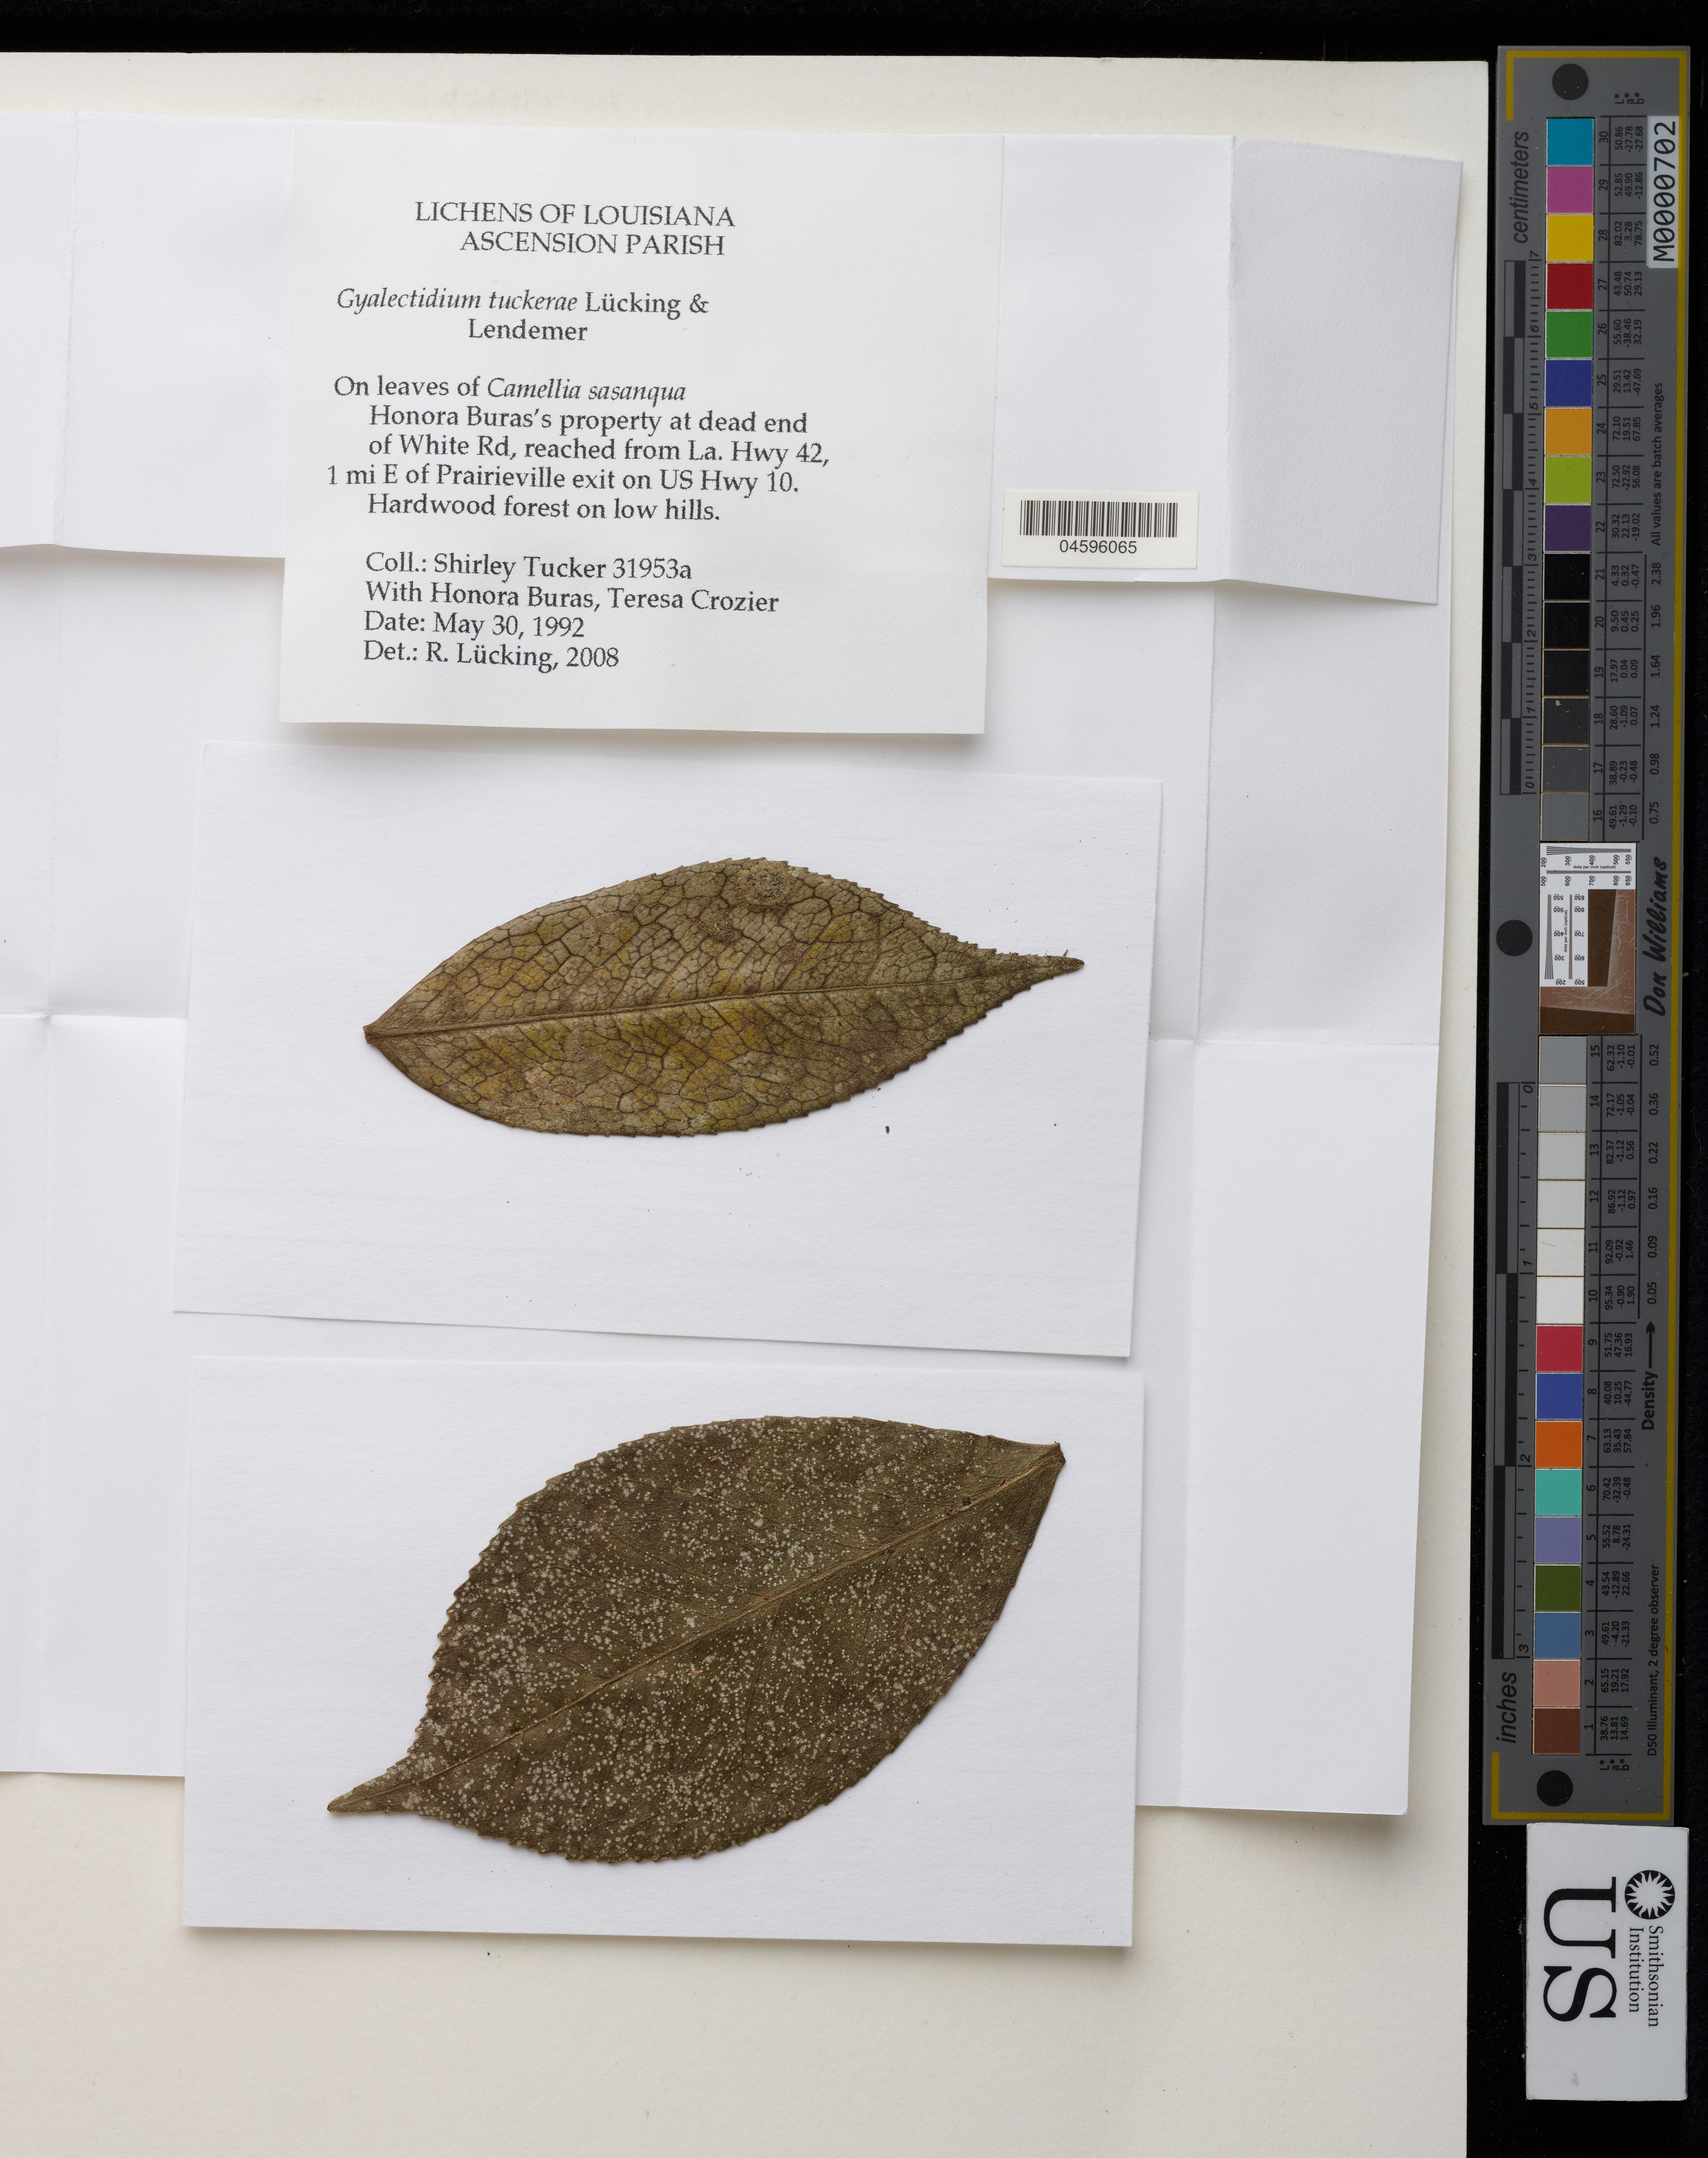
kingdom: Fungi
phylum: Ascomycota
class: Lecanoromycetes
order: Ostropales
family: Gomphillaceae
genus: Gyalectidium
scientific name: Gyalectidium tuckerae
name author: Lücking & Lendemer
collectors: S. Tucker, H. Buras & T. Crozier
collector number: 31953a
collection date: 1992-05-30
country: United States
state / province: Louisiana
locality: Ascension Parish. Honora Buras's property at dead end of White Rd, reached from La. Hwy 42, 1 mi E of Prairieville exit on US Hwy 10.